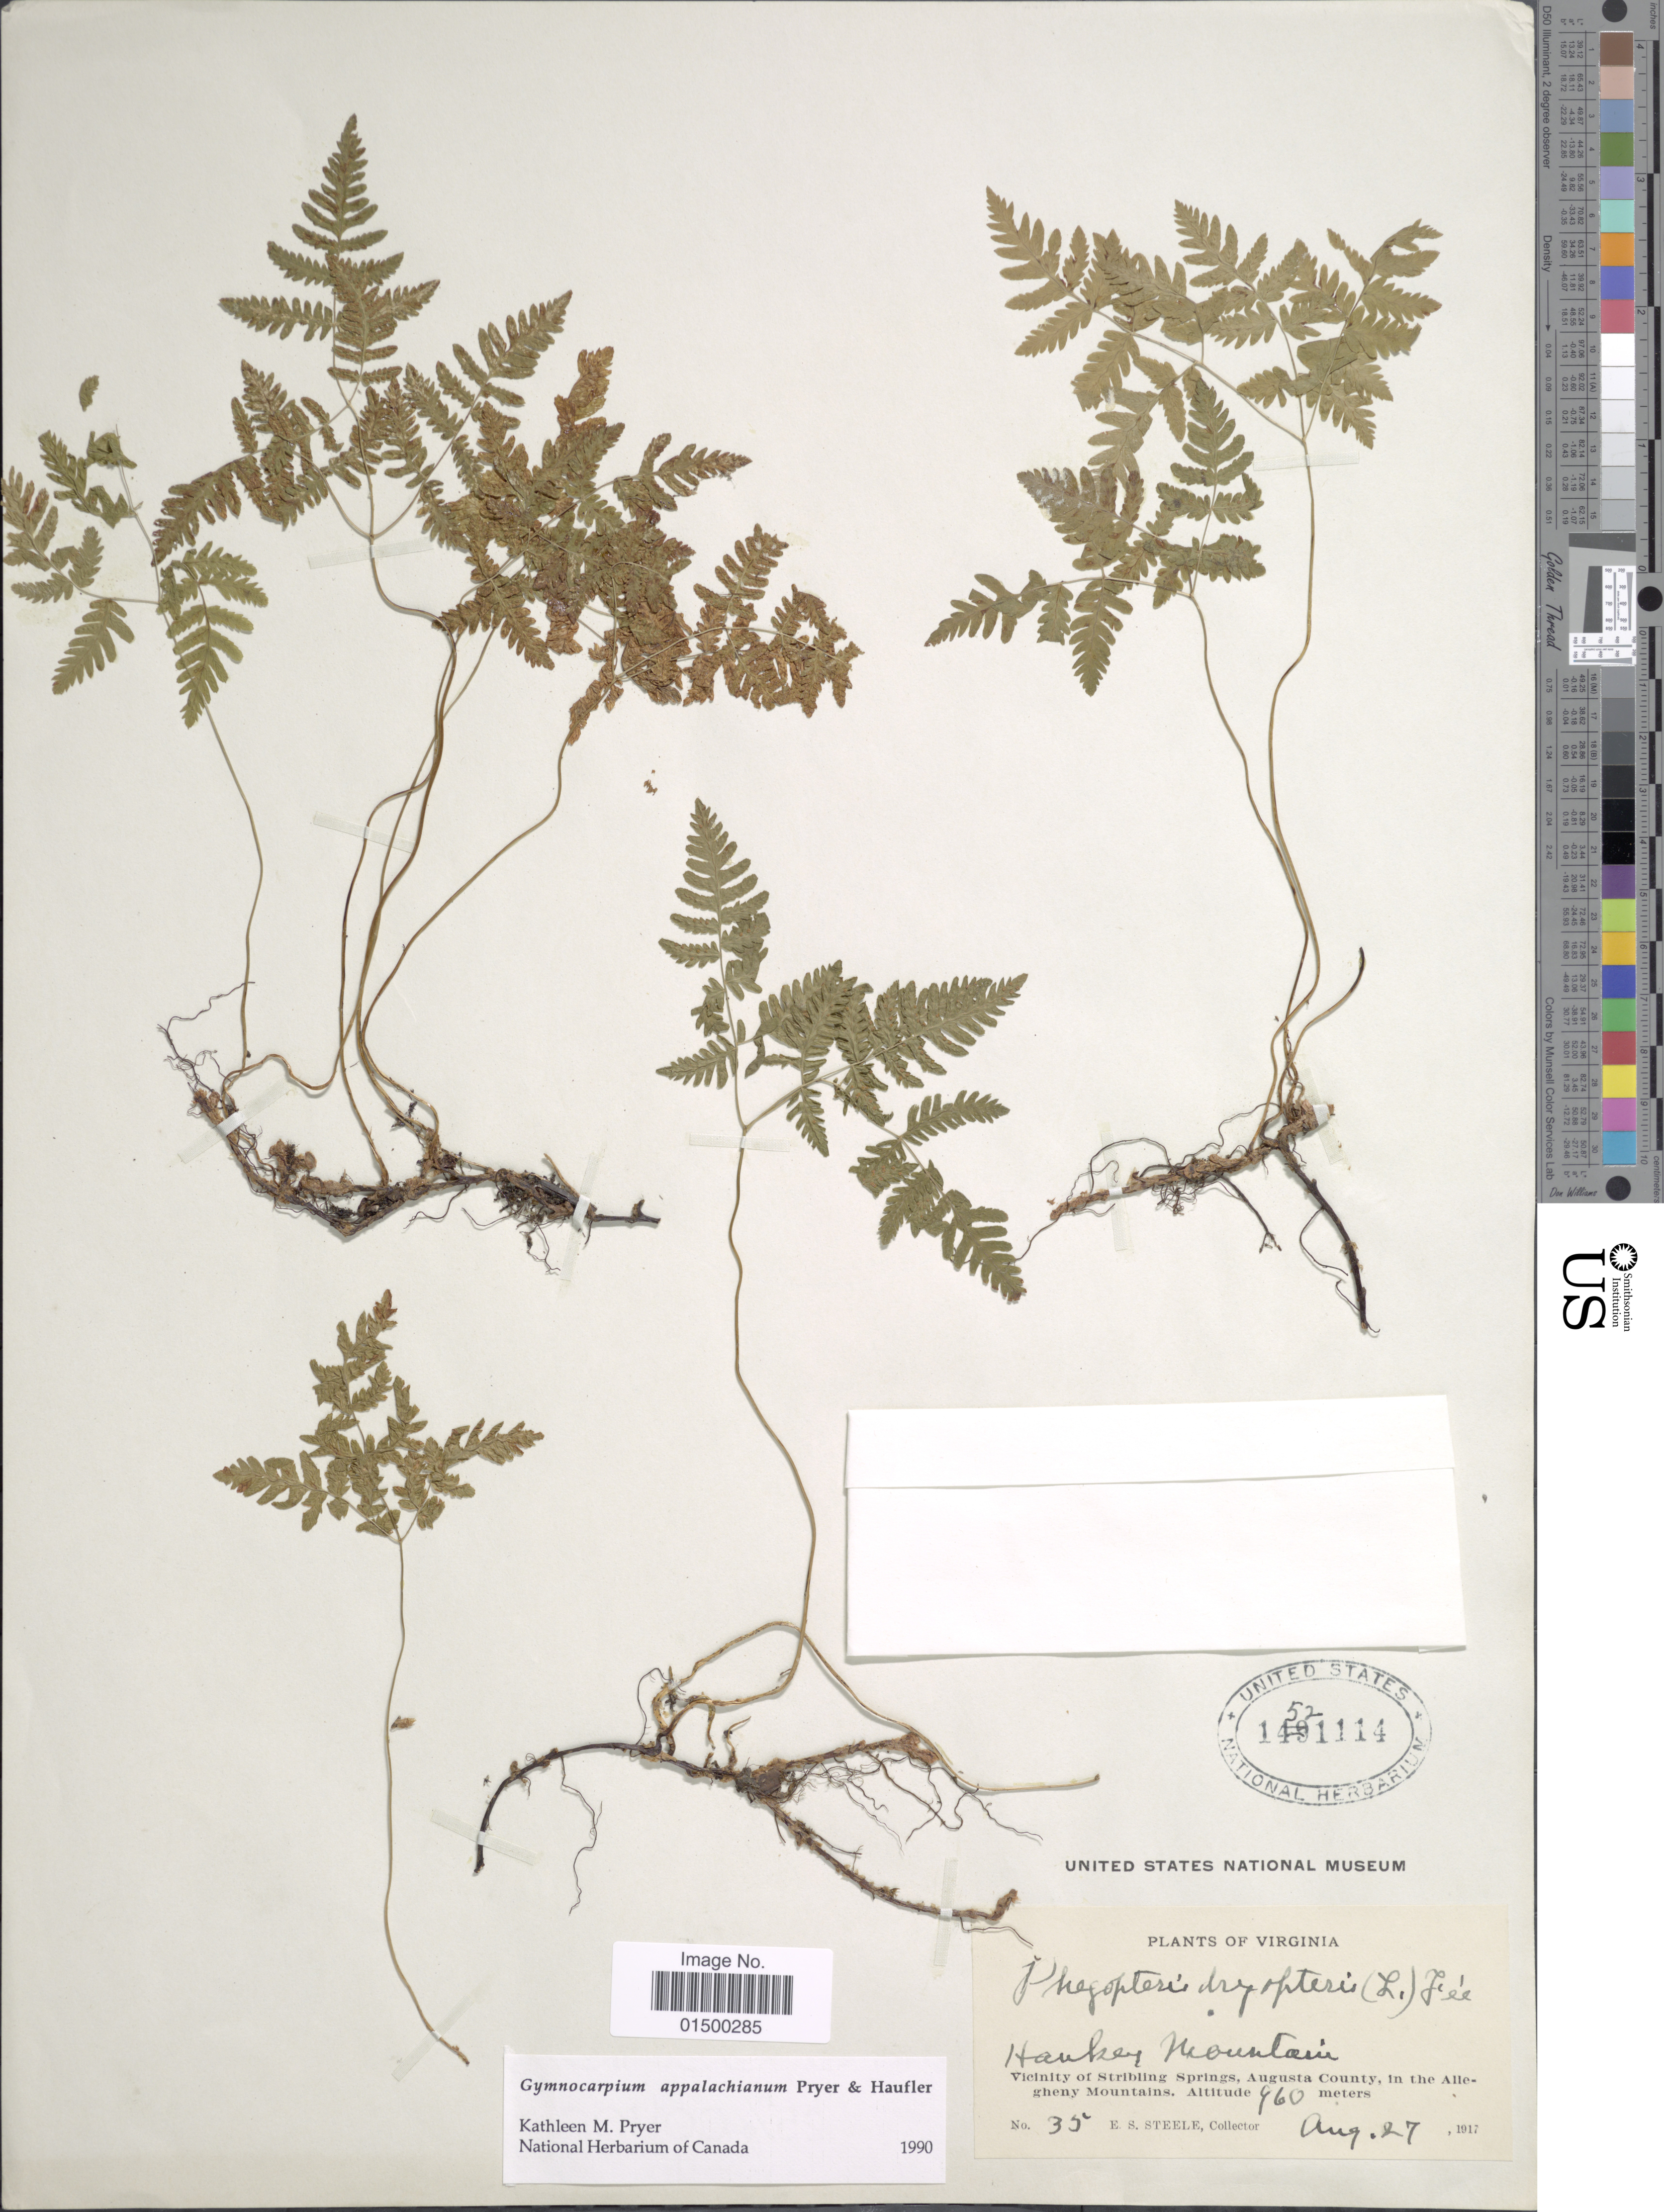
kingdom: Plantae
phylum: Tracheophyta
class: Polypodiopsida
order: Polypodiales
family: Cystopteridaceae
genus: Gymnocarpium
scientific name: Gymnocarpium appalachianum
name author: Pryer & Haufler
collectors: E. Steele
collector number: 35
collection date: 1917-08-27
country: United States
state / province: Virginia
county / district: Augusta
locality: Hankey mountain, Vicinity of Stribing Springs, Augusta County, in the Allegheny Mountains.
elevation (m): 960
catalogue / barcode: US 1521114